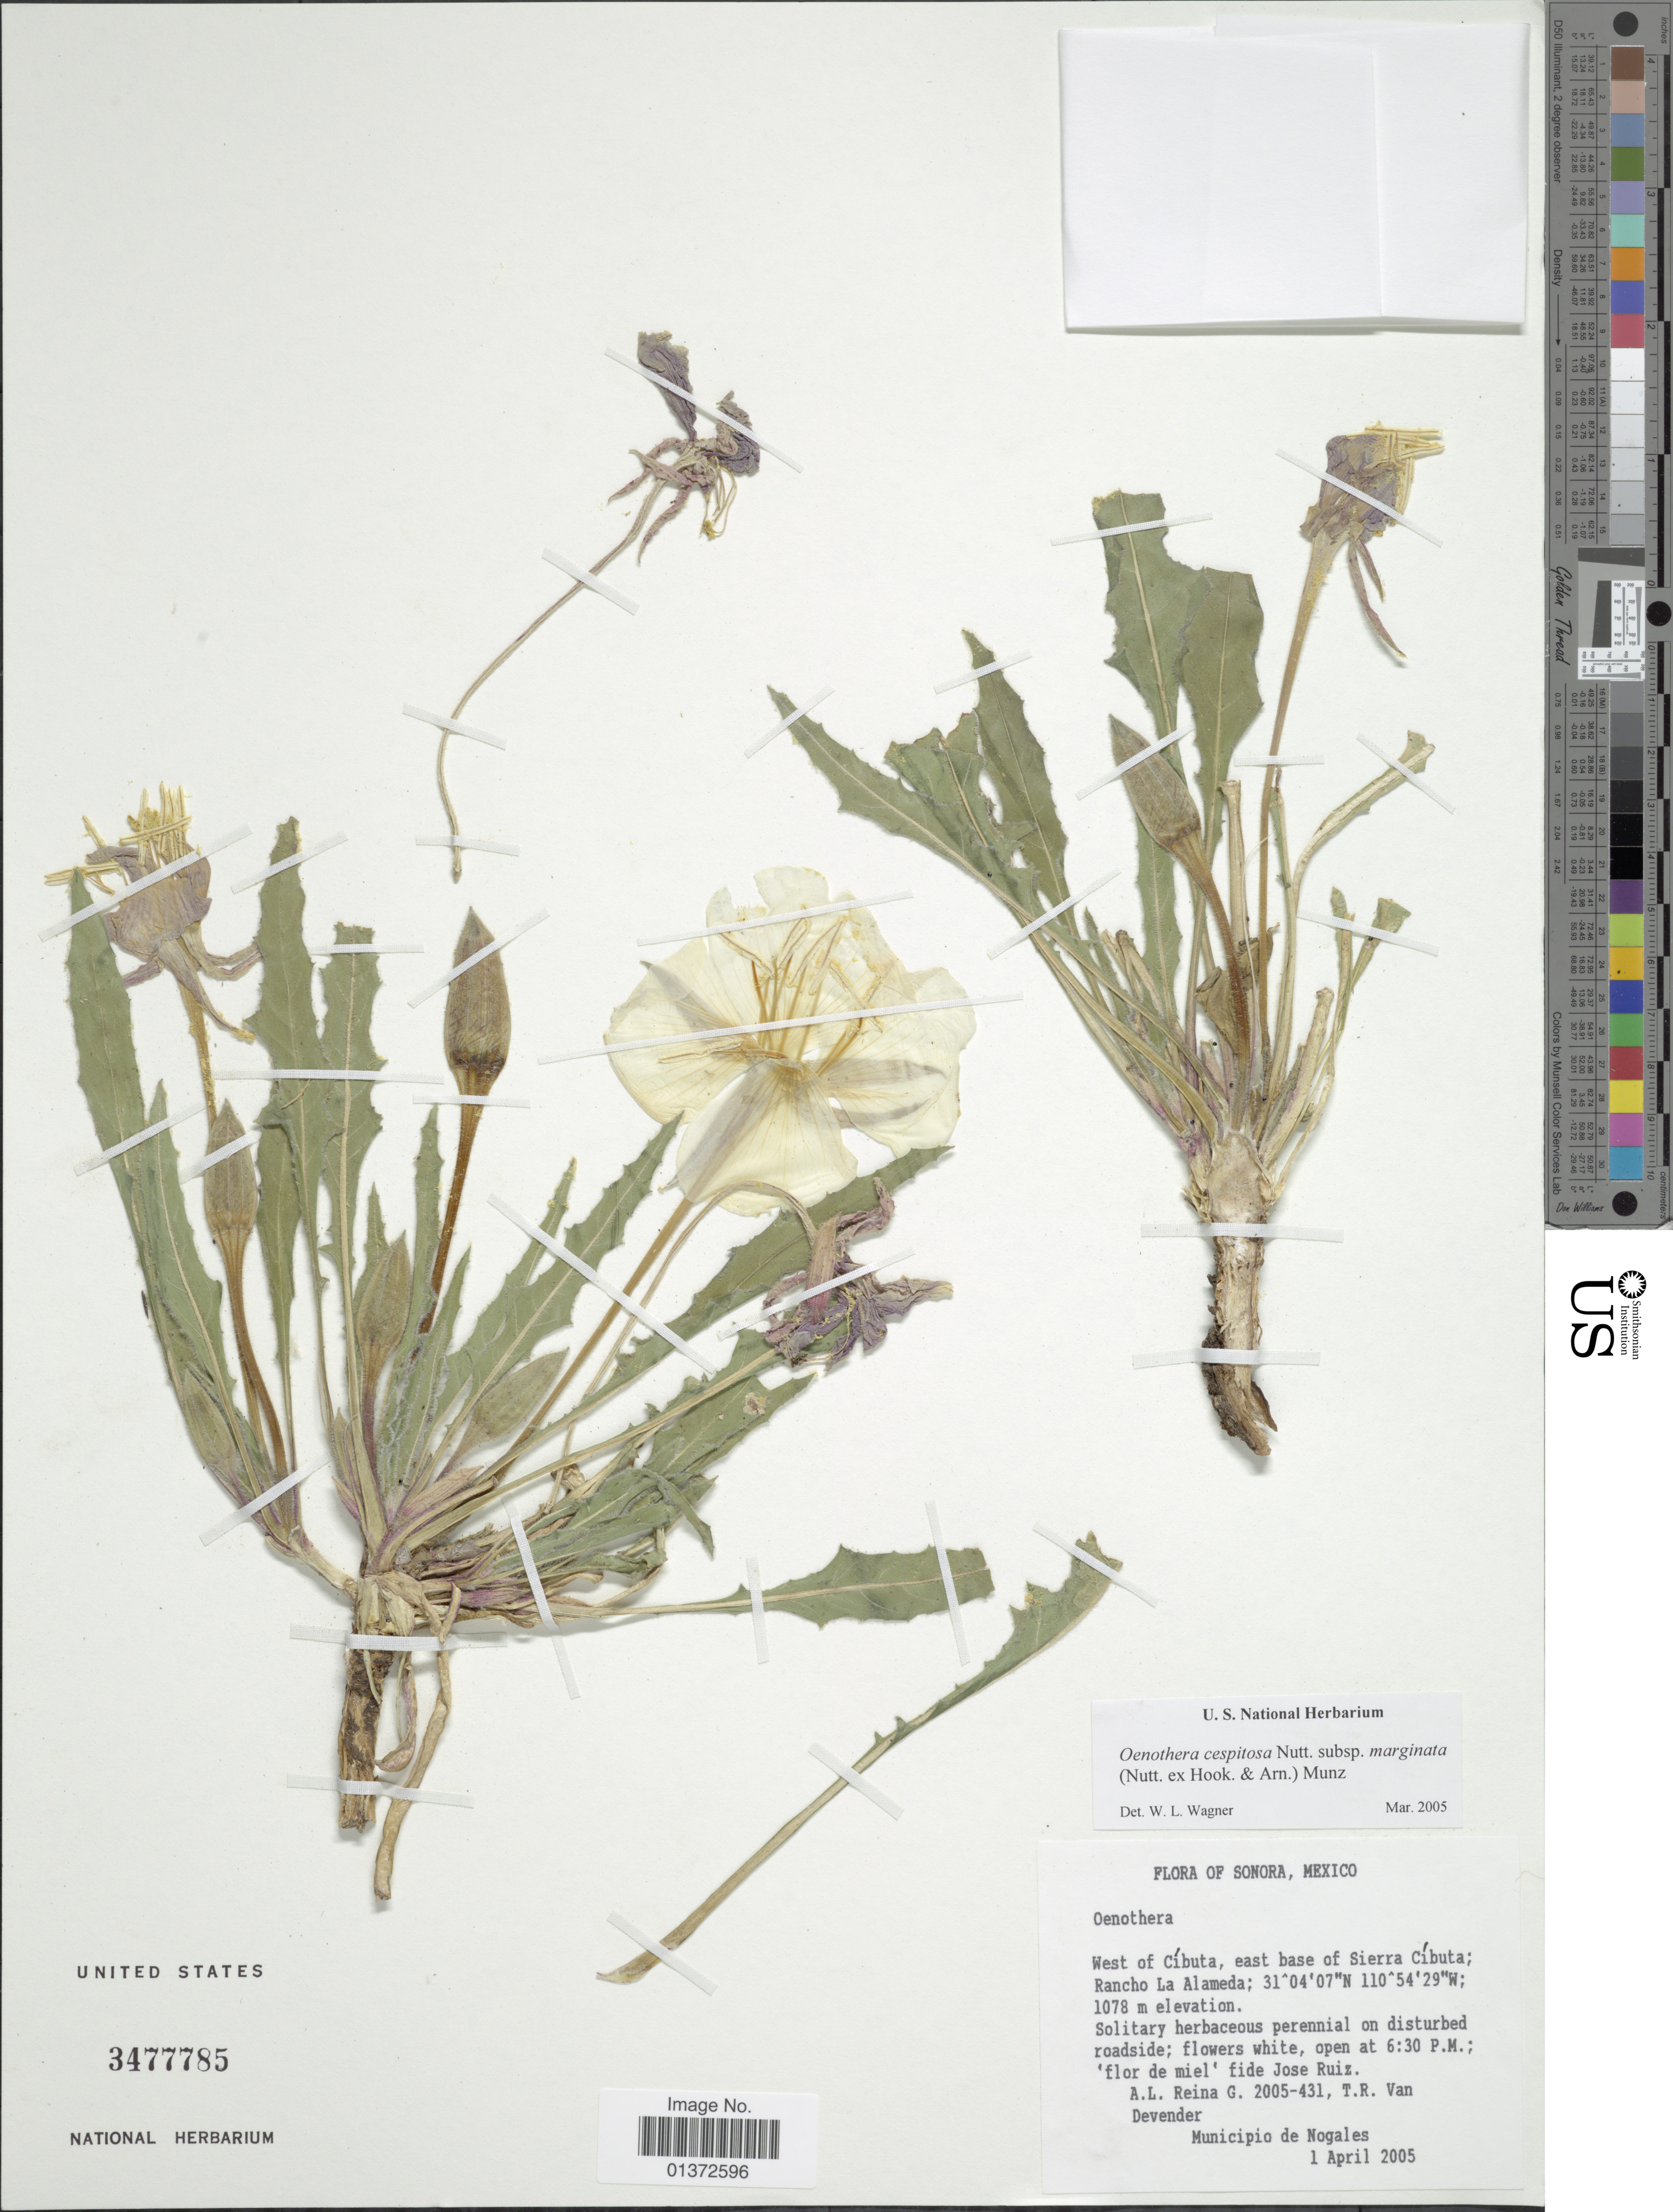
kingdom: Plantae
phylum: Tracheophyta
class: Magnoliopsida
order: Myrtales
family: Onagraceae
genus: Oenothera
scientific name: Oenothera cespitosa subsp. marginata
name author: (Nutt. ex Hook. & Arn.) Munz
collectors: A. L. Reina G. & T. R. Van Devender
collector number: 2005-431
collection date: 2005-04-01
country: Mexico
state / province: Sonora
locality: West of Cíbuta, east base of Sierra Cíbuta; Rancho La Almeda, Municipio de Nogales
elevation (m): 1078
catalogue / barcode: US 3477785